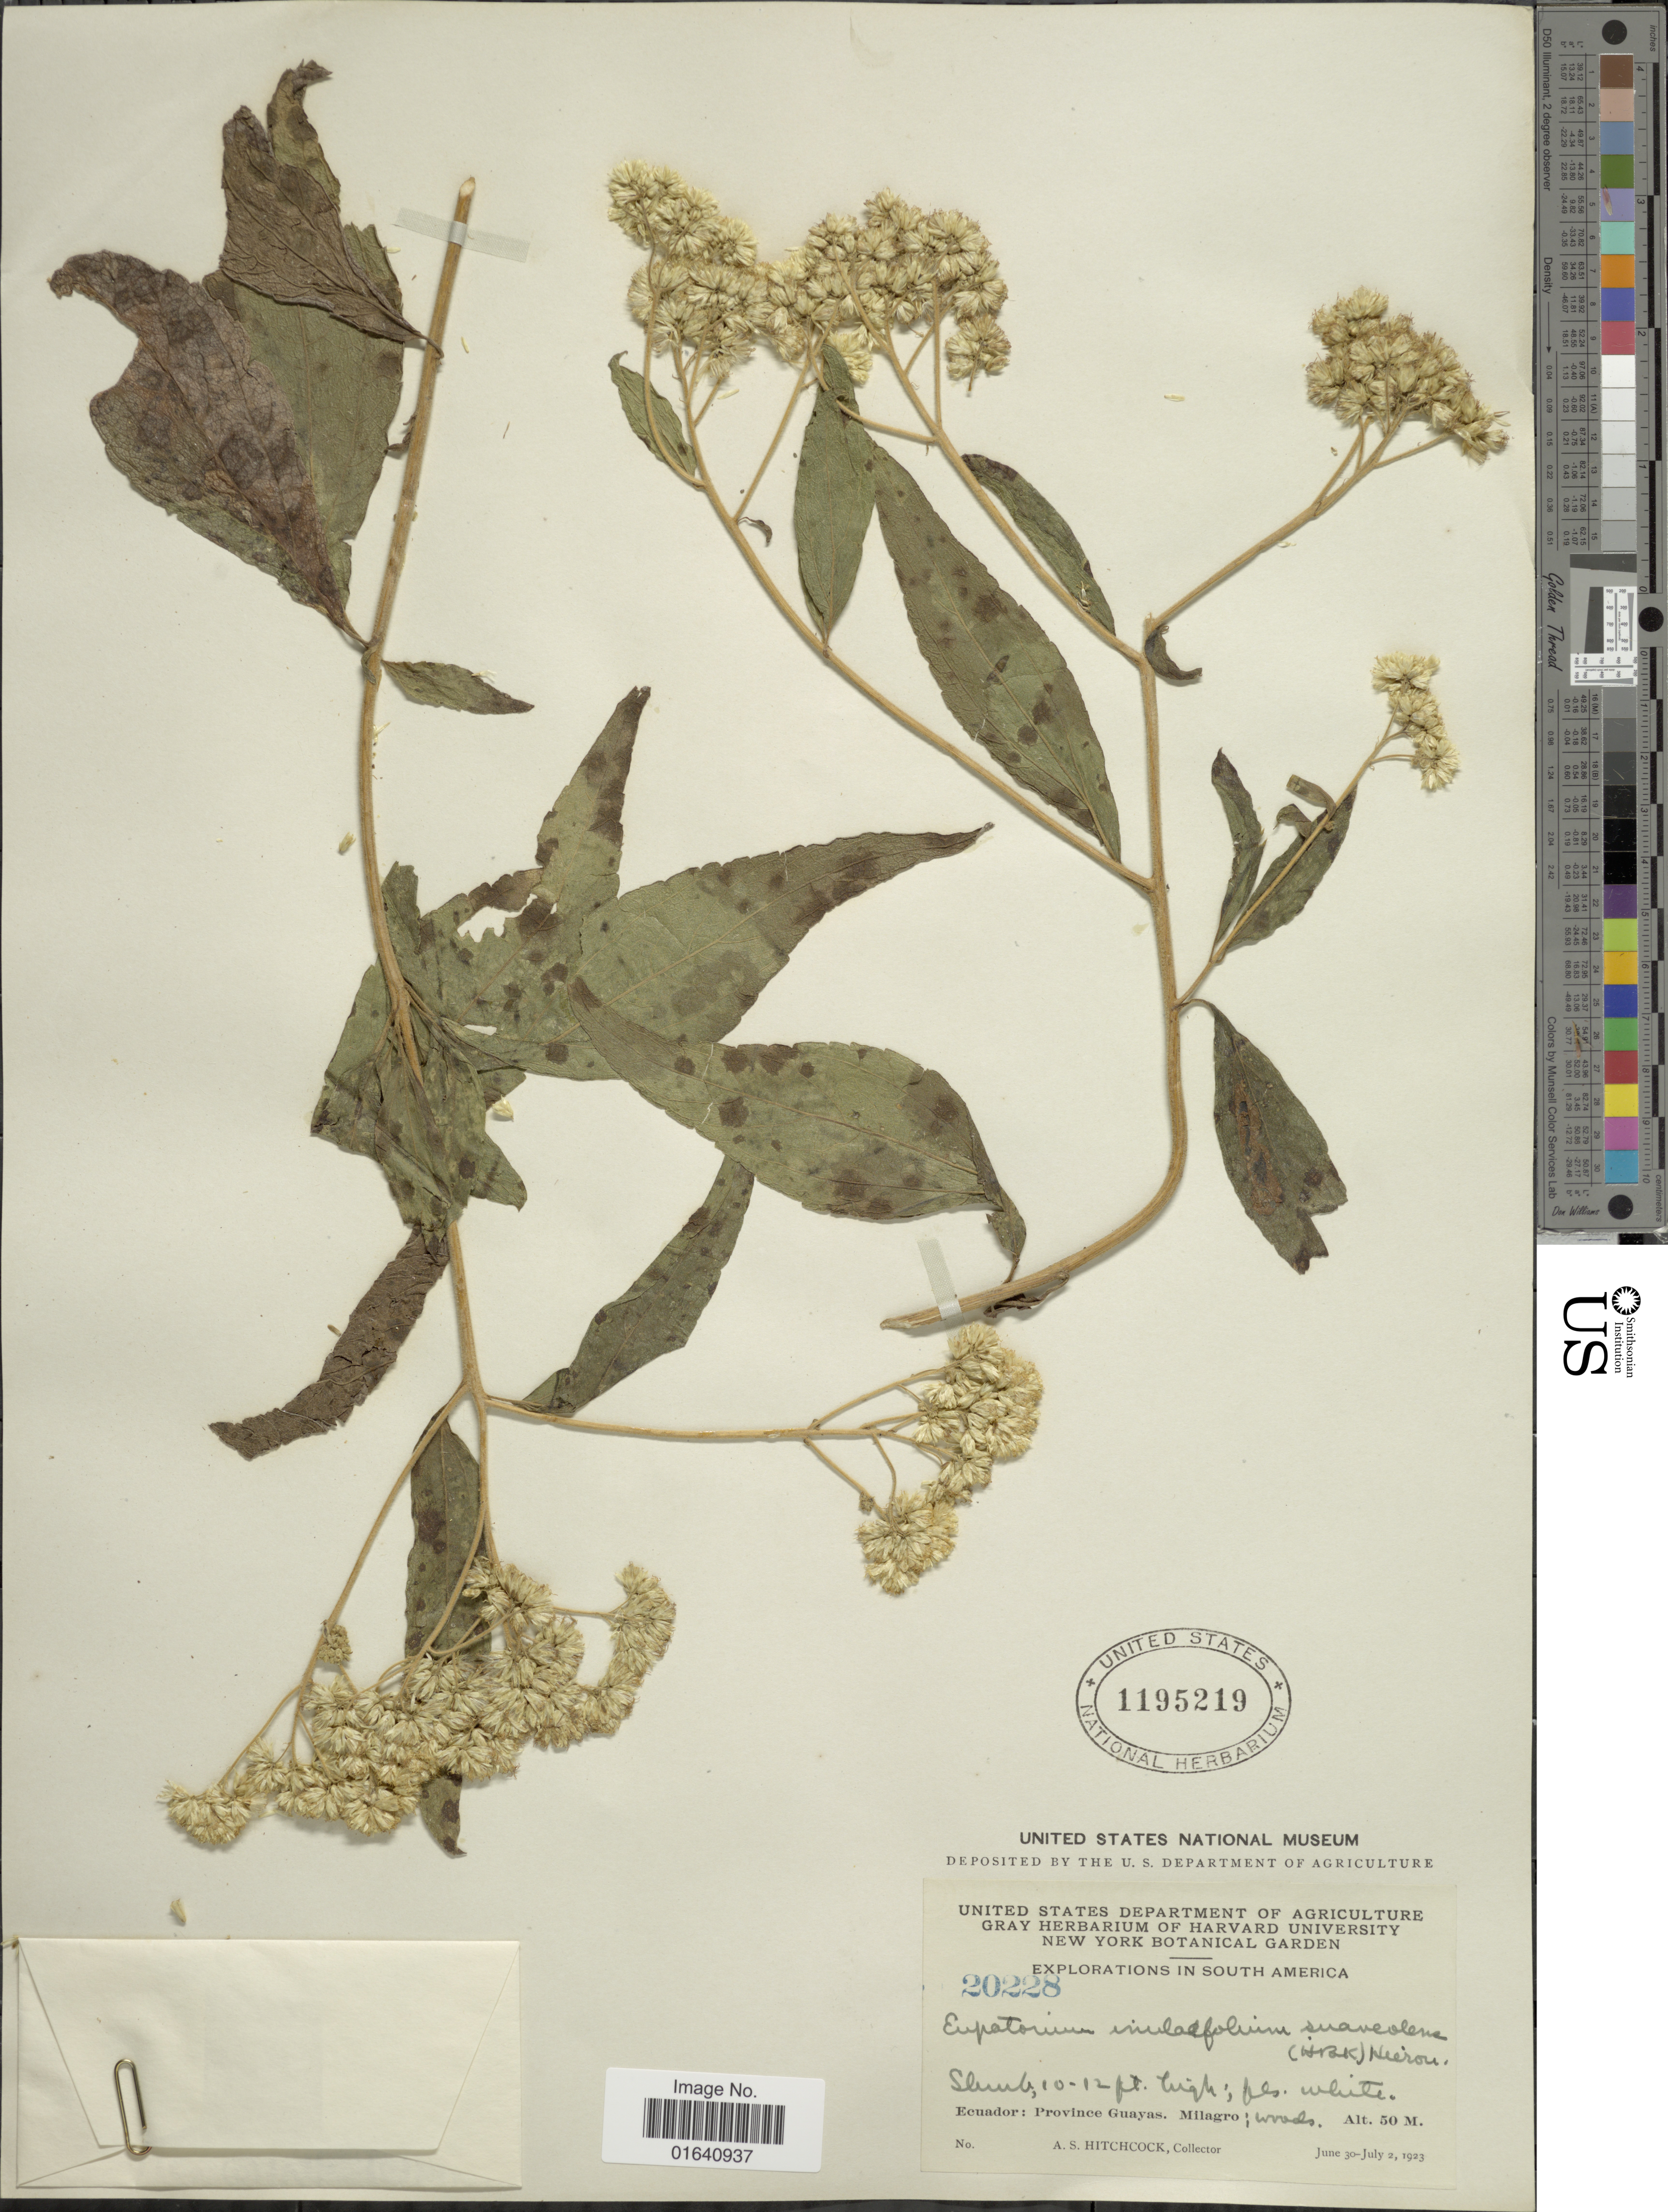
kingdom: Plantae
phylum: Tracheophyta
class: Magnoliopsida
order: Asterales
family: Asteraceae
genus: Austroeupatorium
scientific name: Austroeupatorium decemflorum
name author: (DC.) R.M. King & H. Rob.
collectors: A. S. Hitchcock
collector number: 20228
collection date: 1923-06-30/1923-07-02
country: Ecuador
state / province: Guayas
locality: Milagro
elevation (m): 50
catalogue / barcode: US 1195219